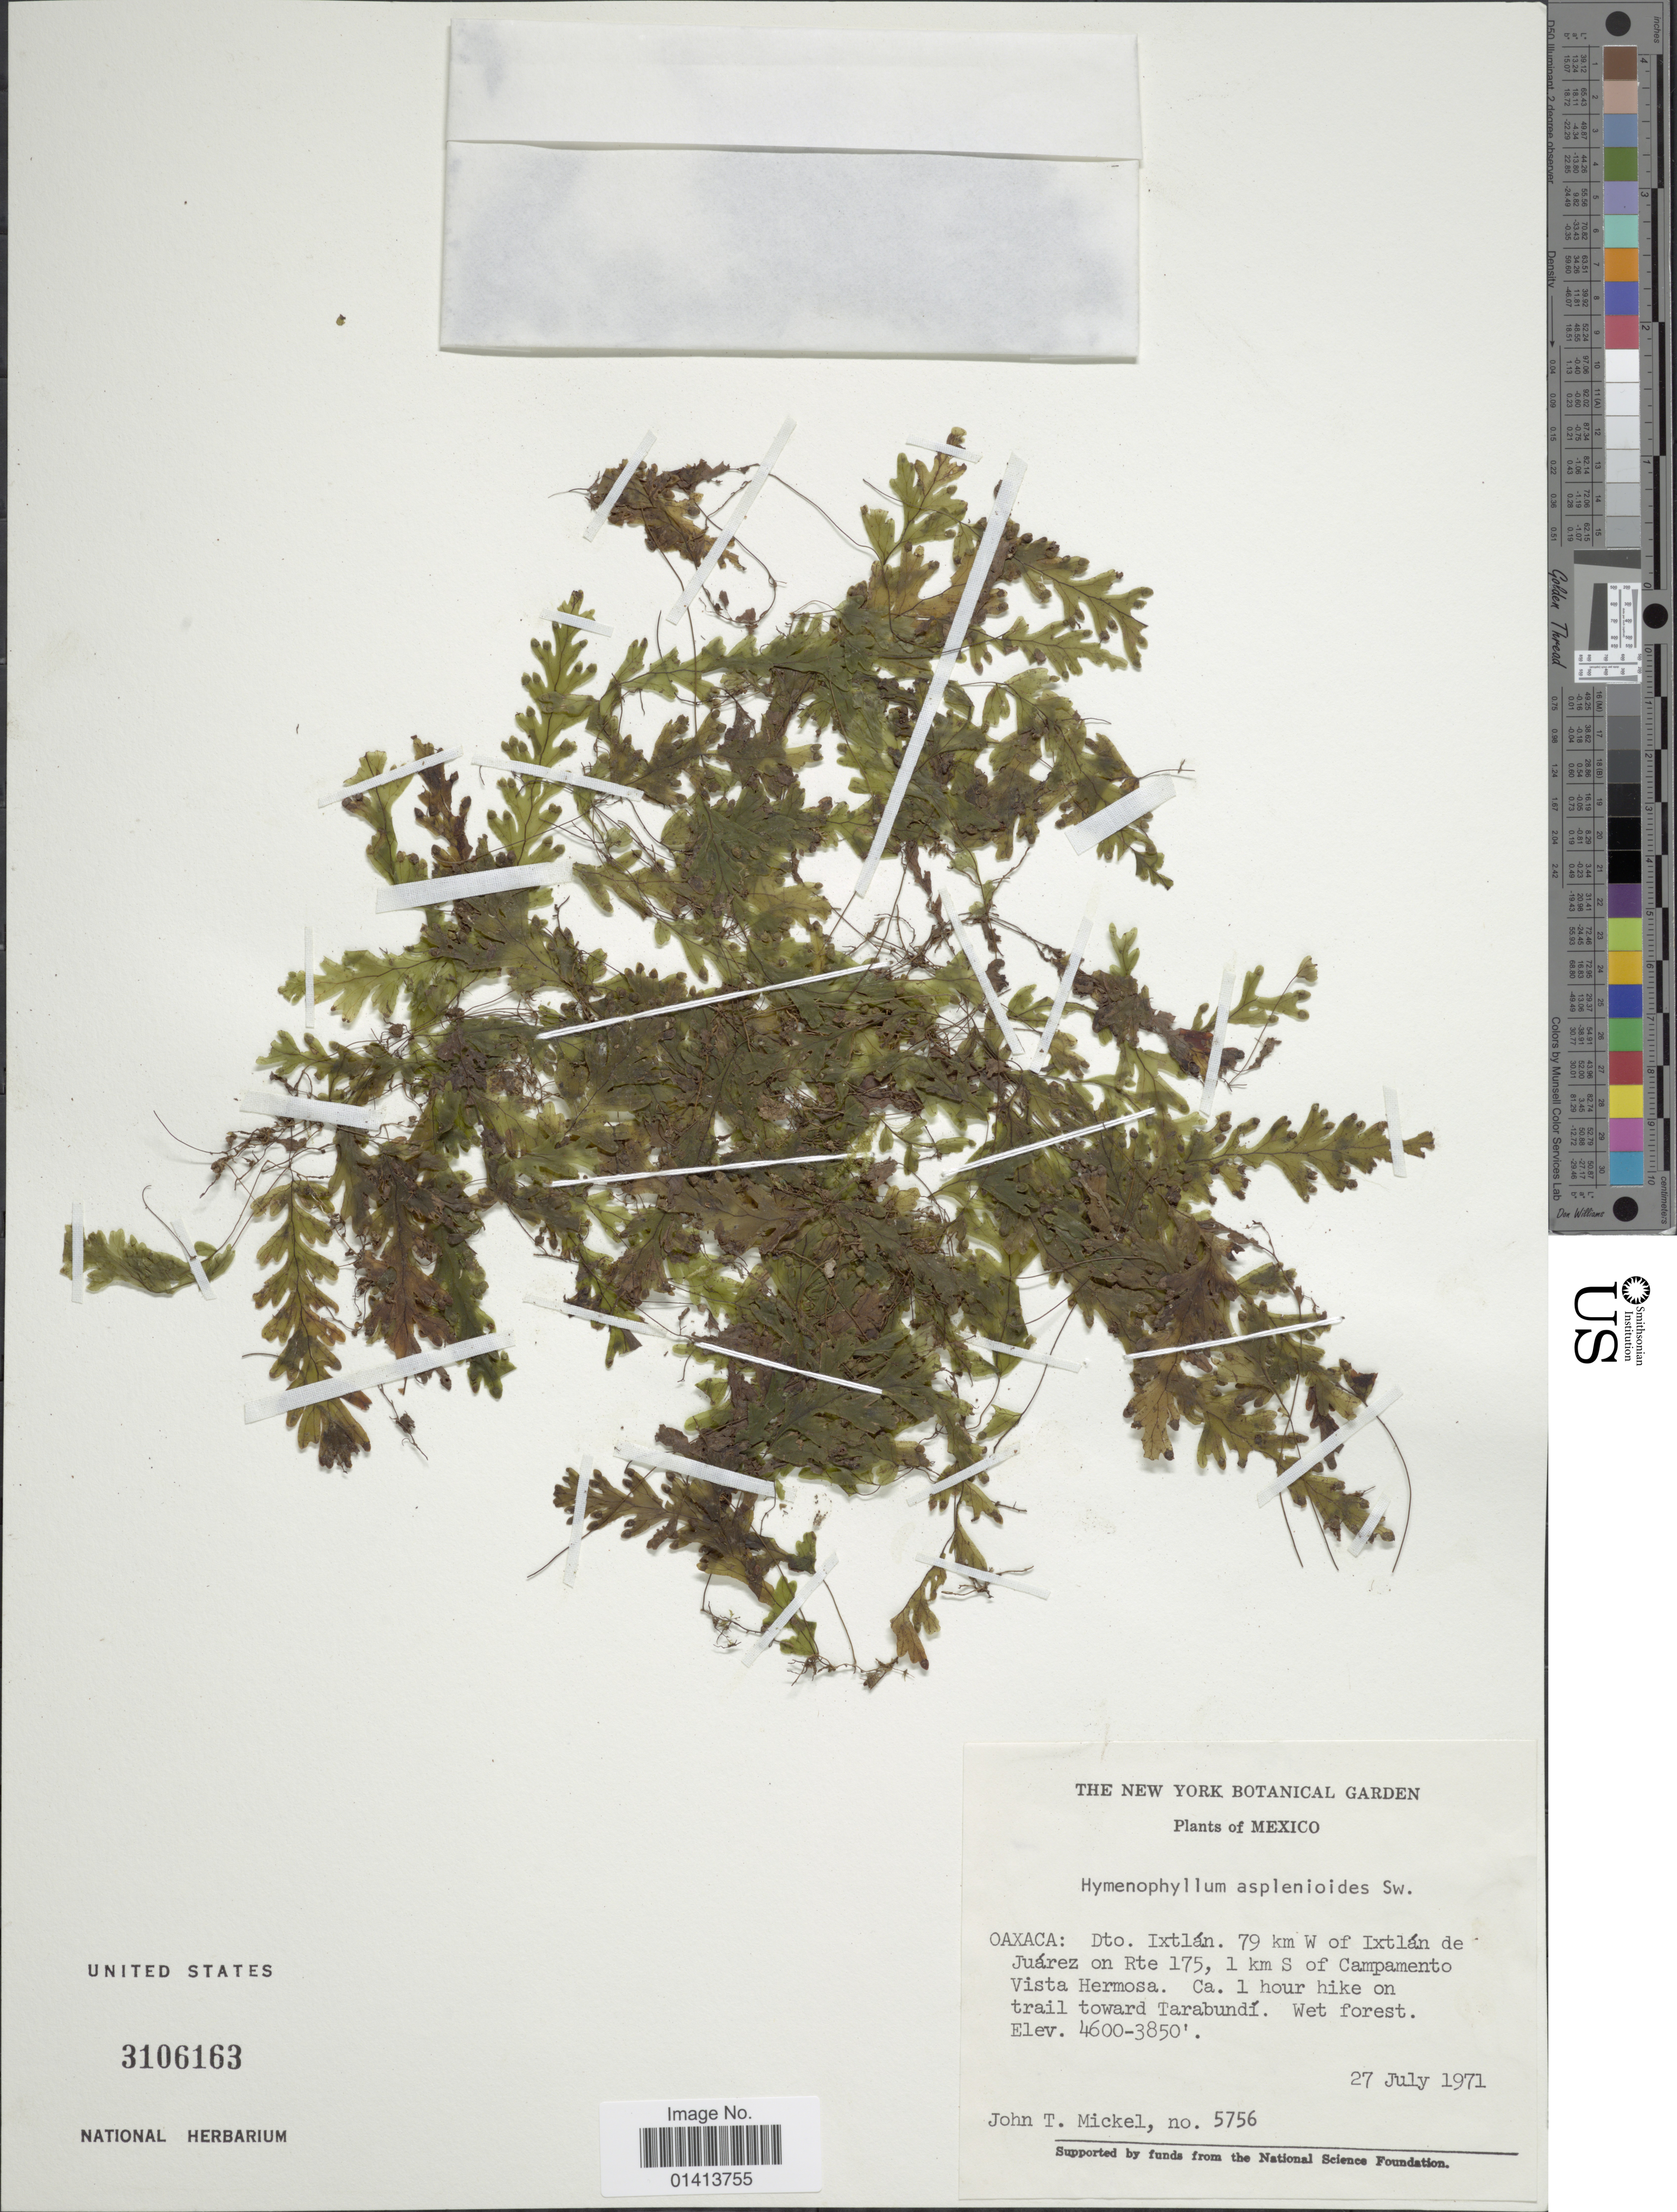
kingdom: Plantae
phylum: Tracheophyta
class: Polypodiopsida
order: Hymenophyllales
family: Hymenophyllaceae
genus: Hymenophyllum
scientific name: Hymenophyllum asplenioides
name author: (Sw.) Sw.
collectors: J. T. Mickel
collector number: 5756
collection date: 1971-07-27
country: Mexico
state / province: Oaxaca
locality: Dto Ixtlán, 79 km W of Ixtlán de Juárez on Rte 175, 1 km S of Campamento Vista Hermosa. Ca 1 hour hike on trail toward Tarabundí.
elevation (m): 1173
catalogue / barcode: US 3106163